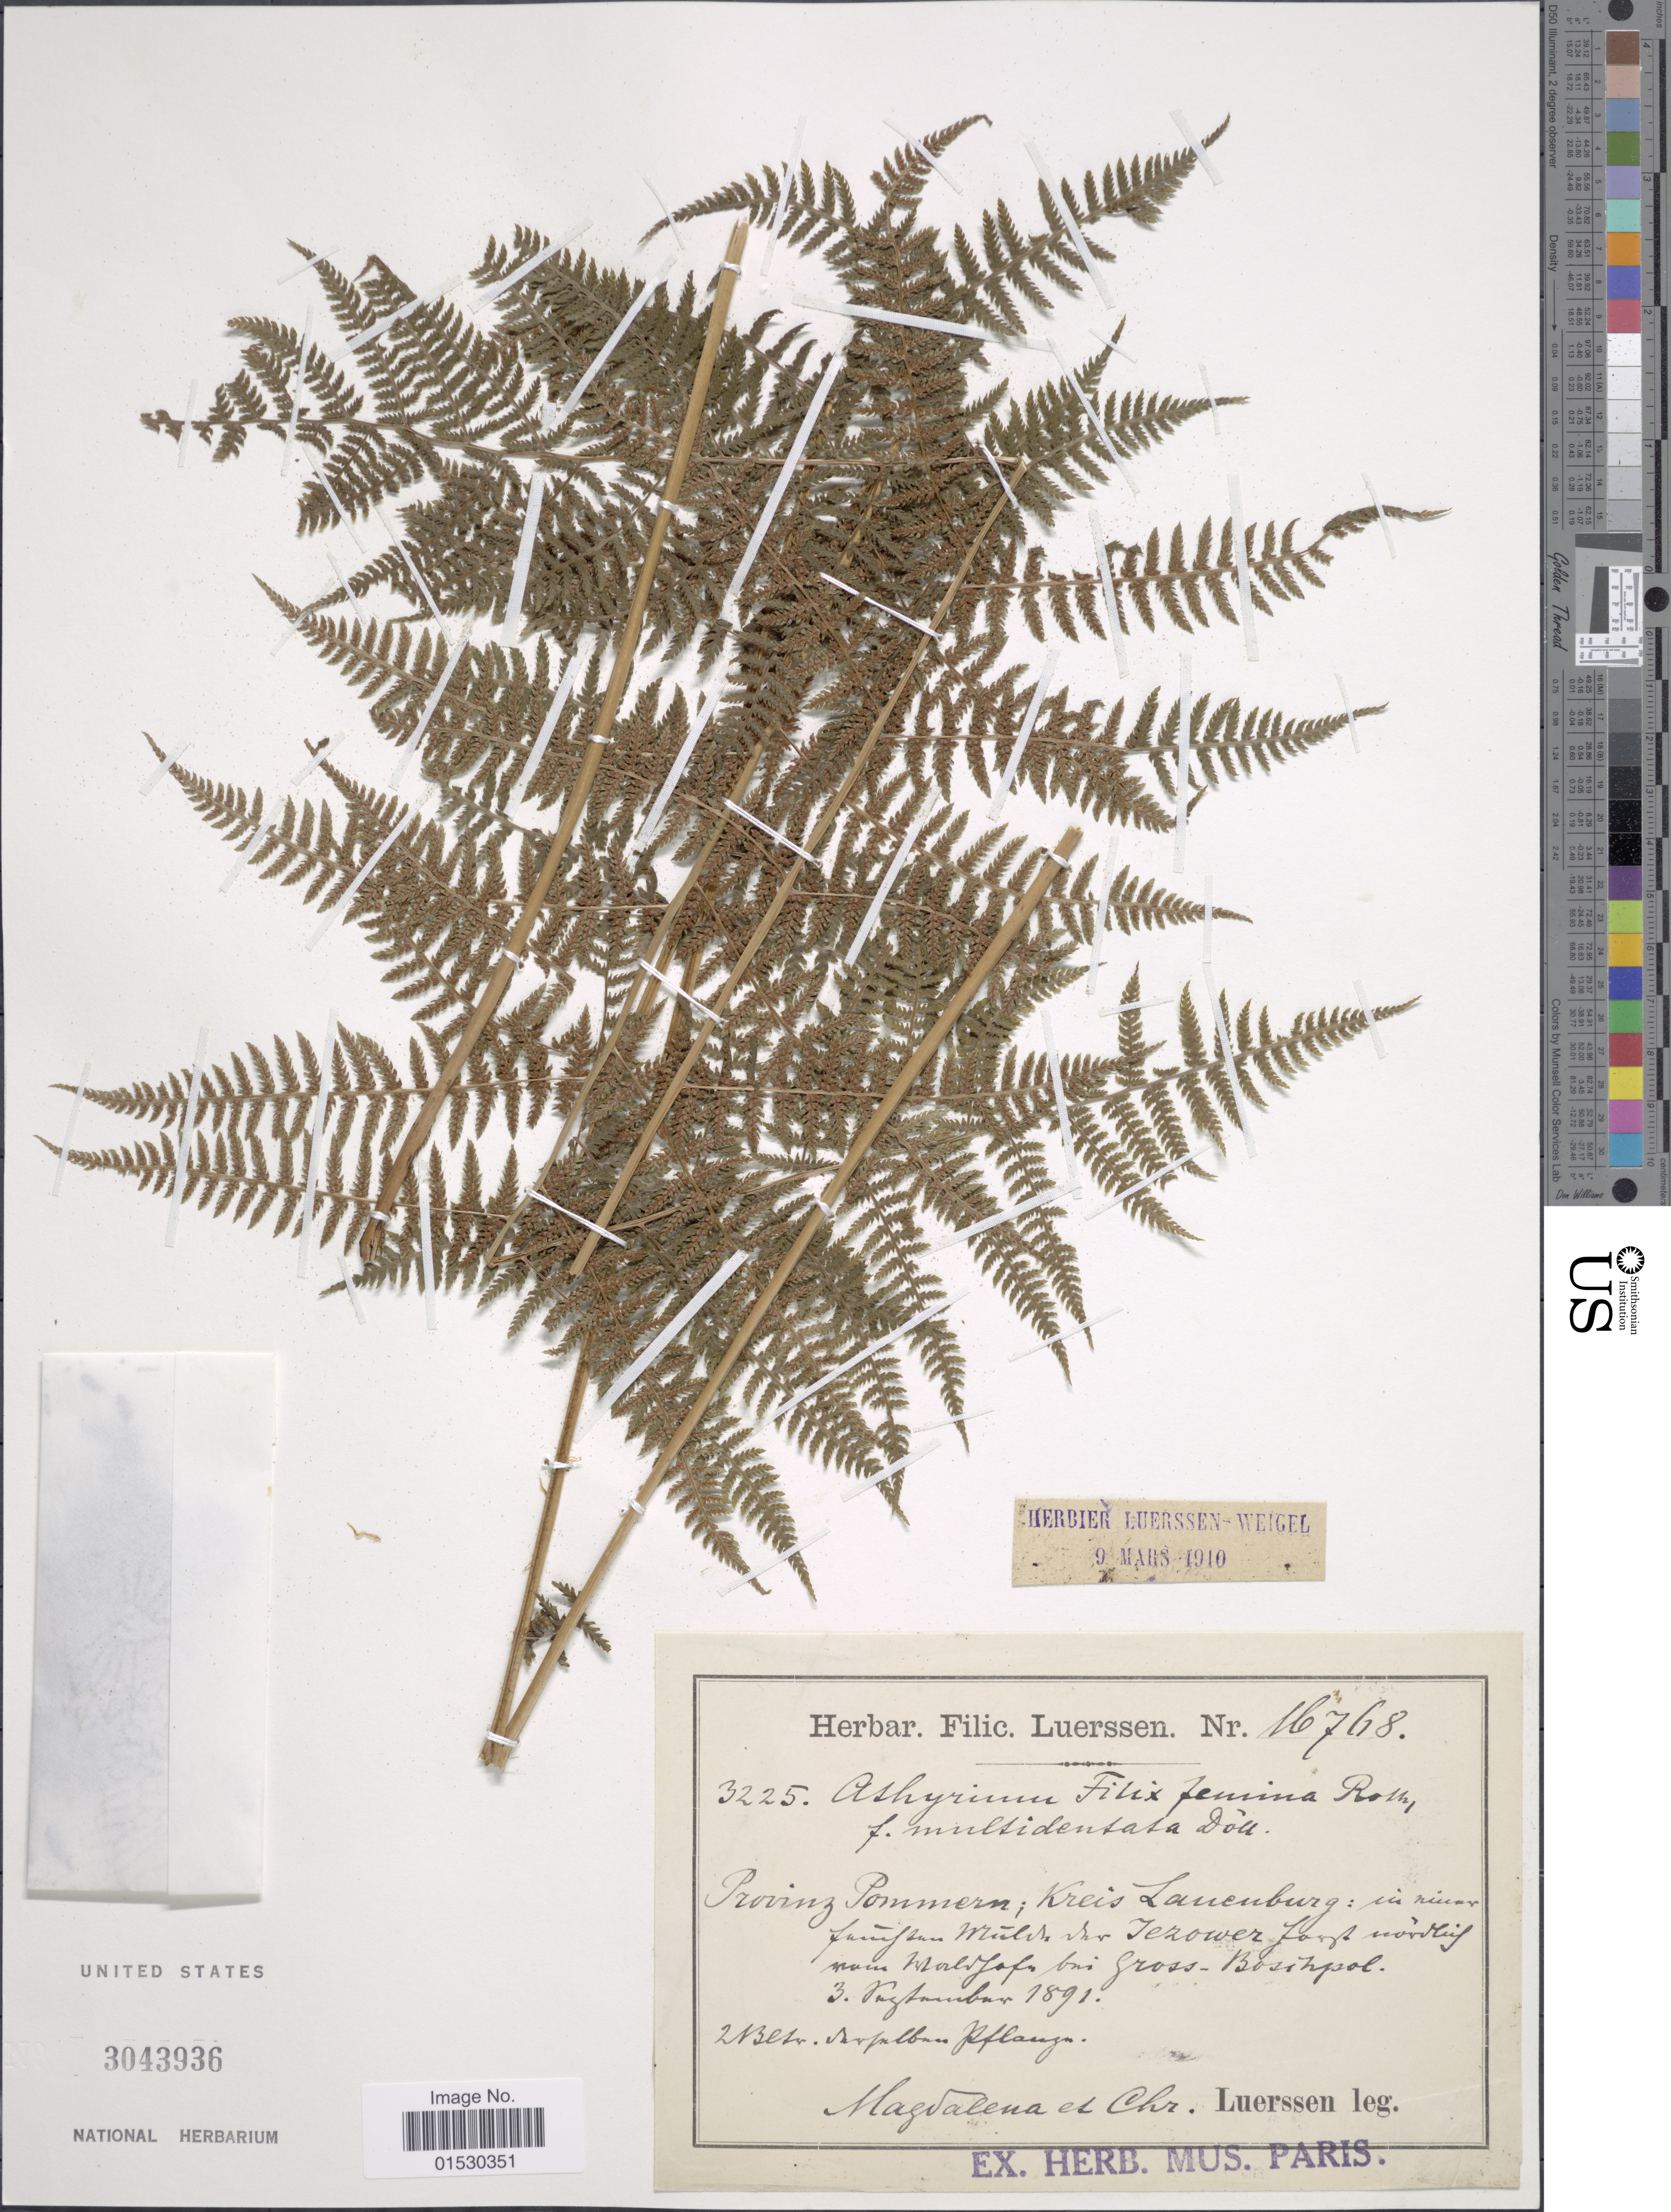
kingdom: Plantae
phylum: Tracheophyta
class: Polypodiopsida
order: Polypodiales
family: Athyriaceae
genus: Athyrium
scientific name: Athyrium filix-femina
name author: (L.) Roth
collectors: Magdalena & C. Luerssen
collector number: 3225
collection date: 1891-09-03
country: Poland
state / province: Pomorskie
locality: Provinz Pommern; Kreis Lanenburg; im river fruiftan mules, Jezower forst normuif num woljafn bui gross - bosinso [interpreted]l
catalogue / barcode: US 3043936